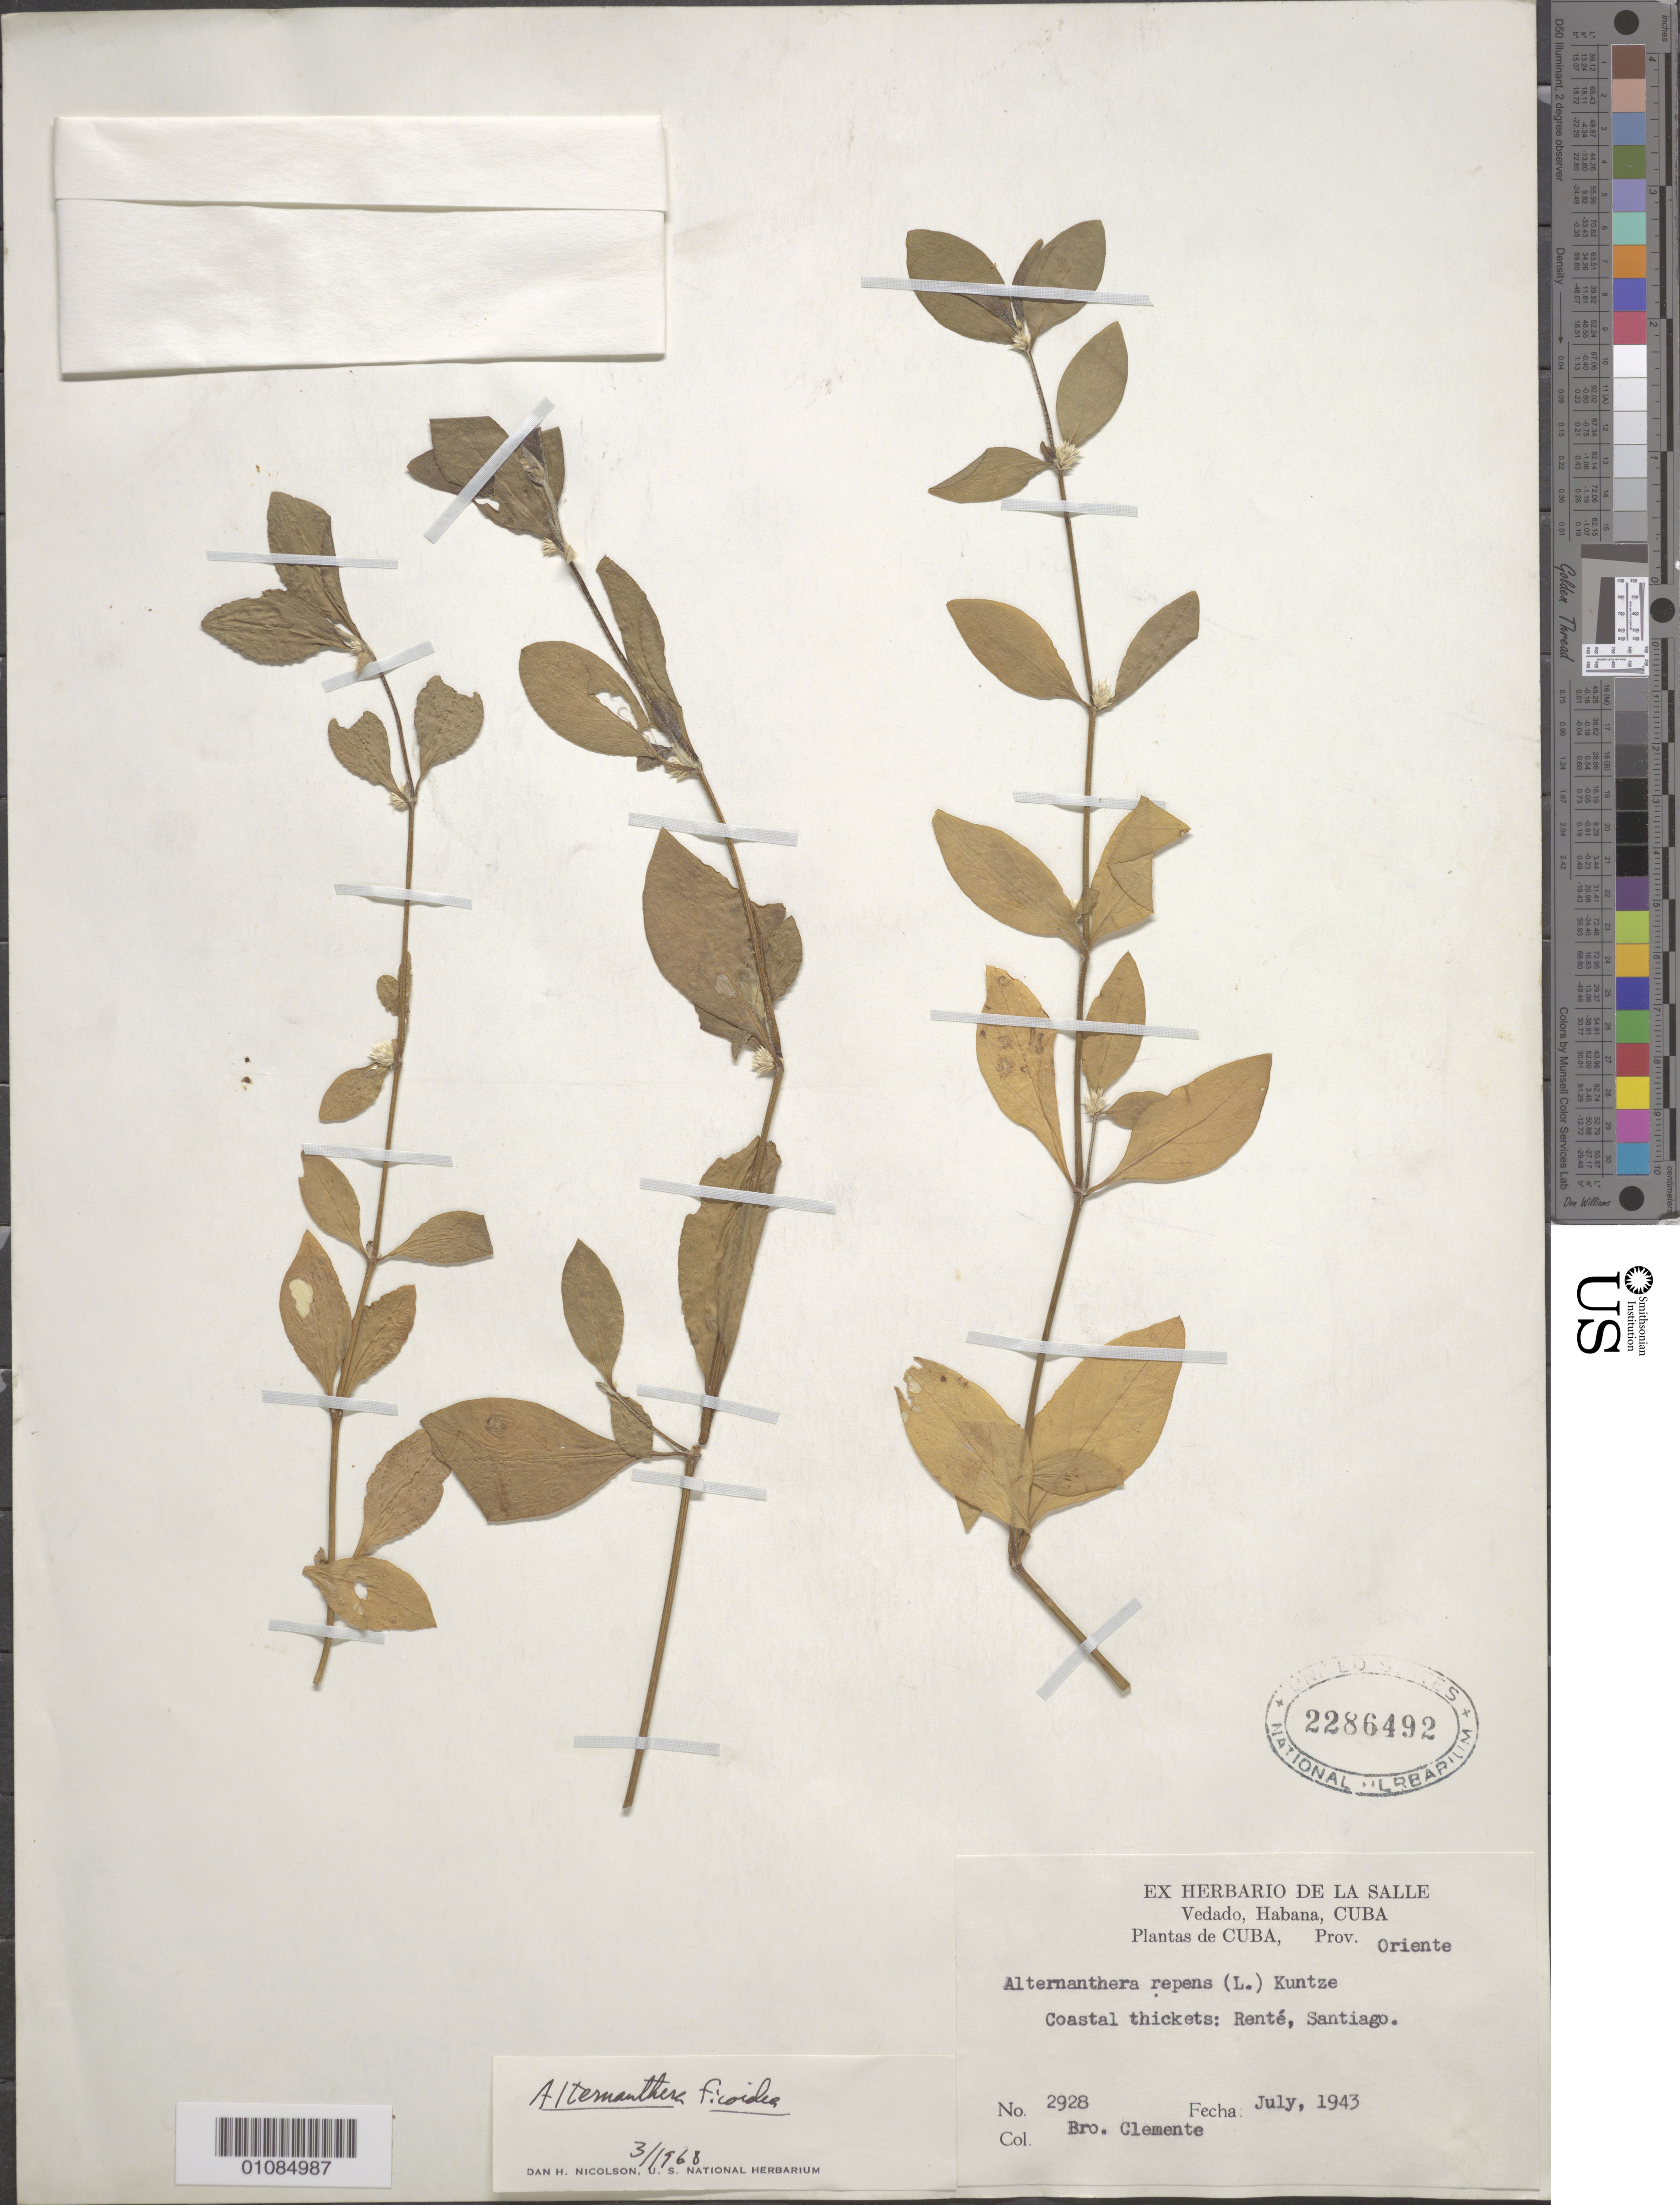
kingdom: Plantae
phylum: Tracheophyta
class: Magnoliopsida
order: Caryophyllales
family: Amaranthaceae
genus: Alternanthera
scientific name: Alternanthera ficoidea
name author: (L.) R. Br.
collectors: -- Clemente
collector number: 2928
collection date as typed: Jul 1943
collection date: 1943-07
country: Cuba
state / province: Santiago de Cuba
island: Cuba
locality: Oriente, Santiago, Rente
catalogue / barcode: US 2286492